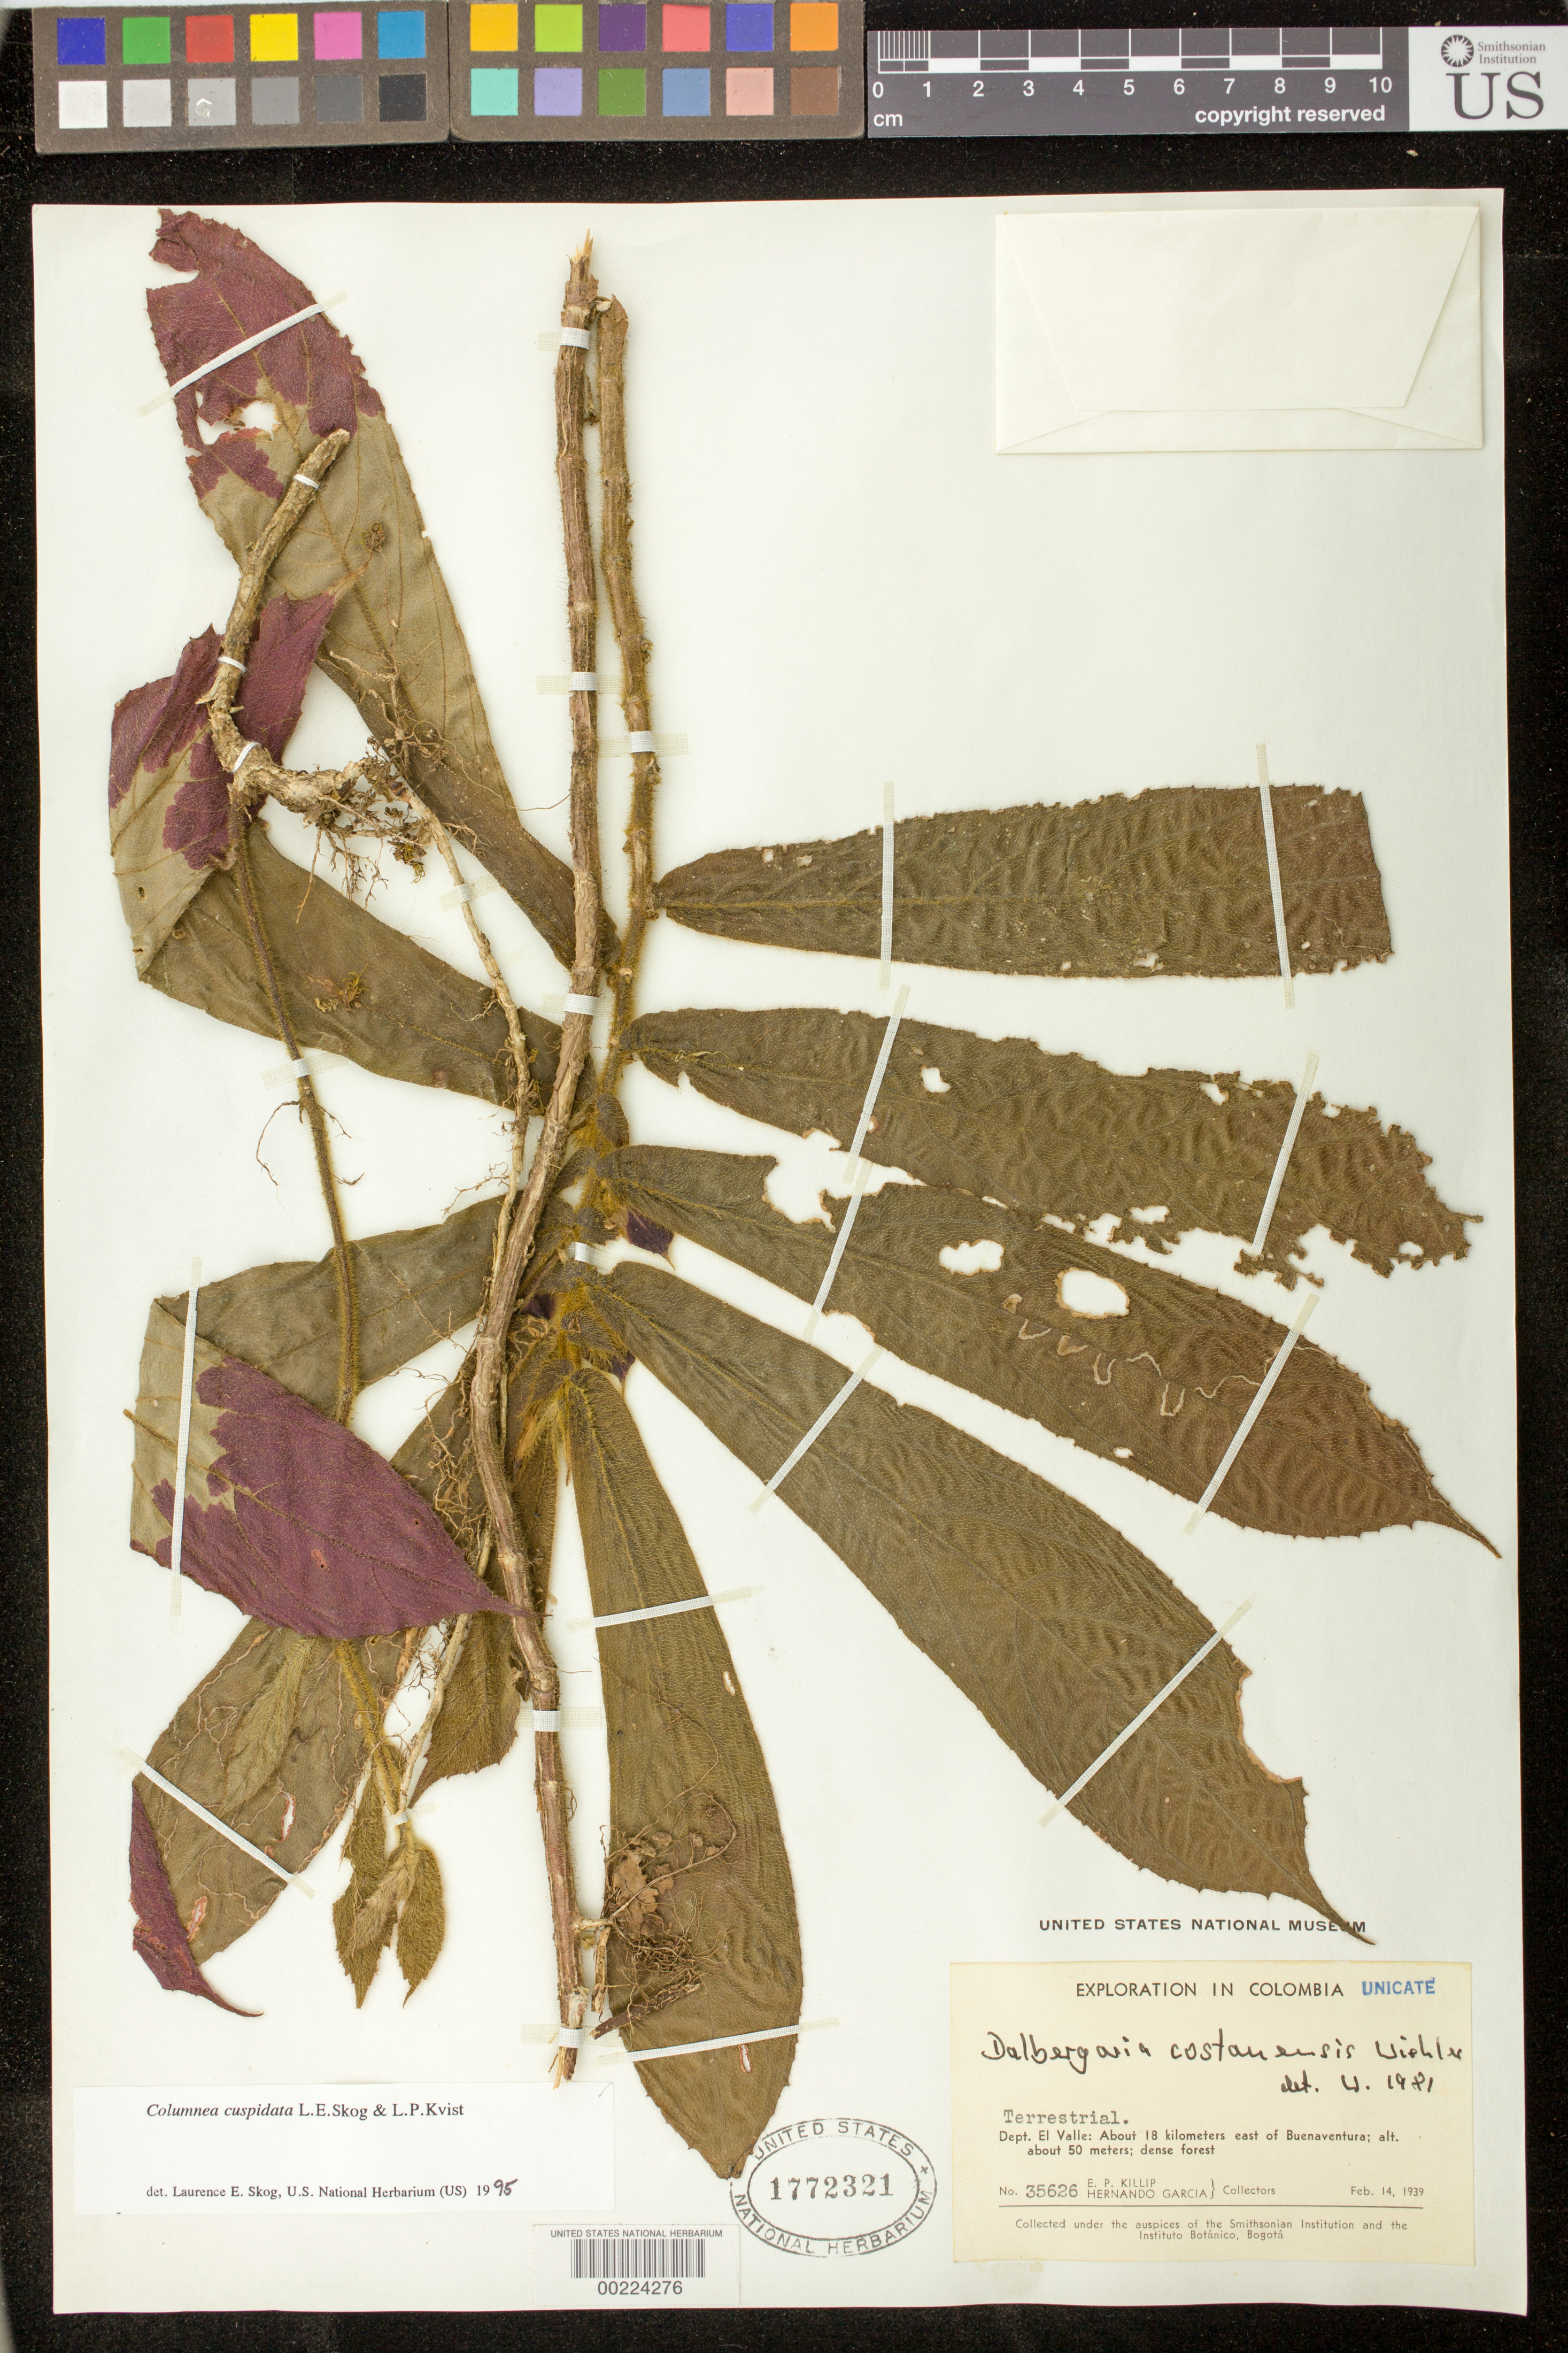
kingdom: Plantae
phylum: Tracheophyta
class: Magnoliopsida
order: Lamiales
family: Gesneriaceae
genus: Columnea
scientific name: Columnea cuspidata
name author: L.E. Skog & L.P. Kvist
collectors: E. P. Killip & H. Garcia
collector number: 35626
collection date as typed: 14 Feb 1939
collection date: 1939-02-14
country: Colombia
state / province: Valle del Cauca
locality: About 18 km E of Buenaventura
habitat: Dense forest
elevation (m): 50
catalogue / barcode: US 1772321